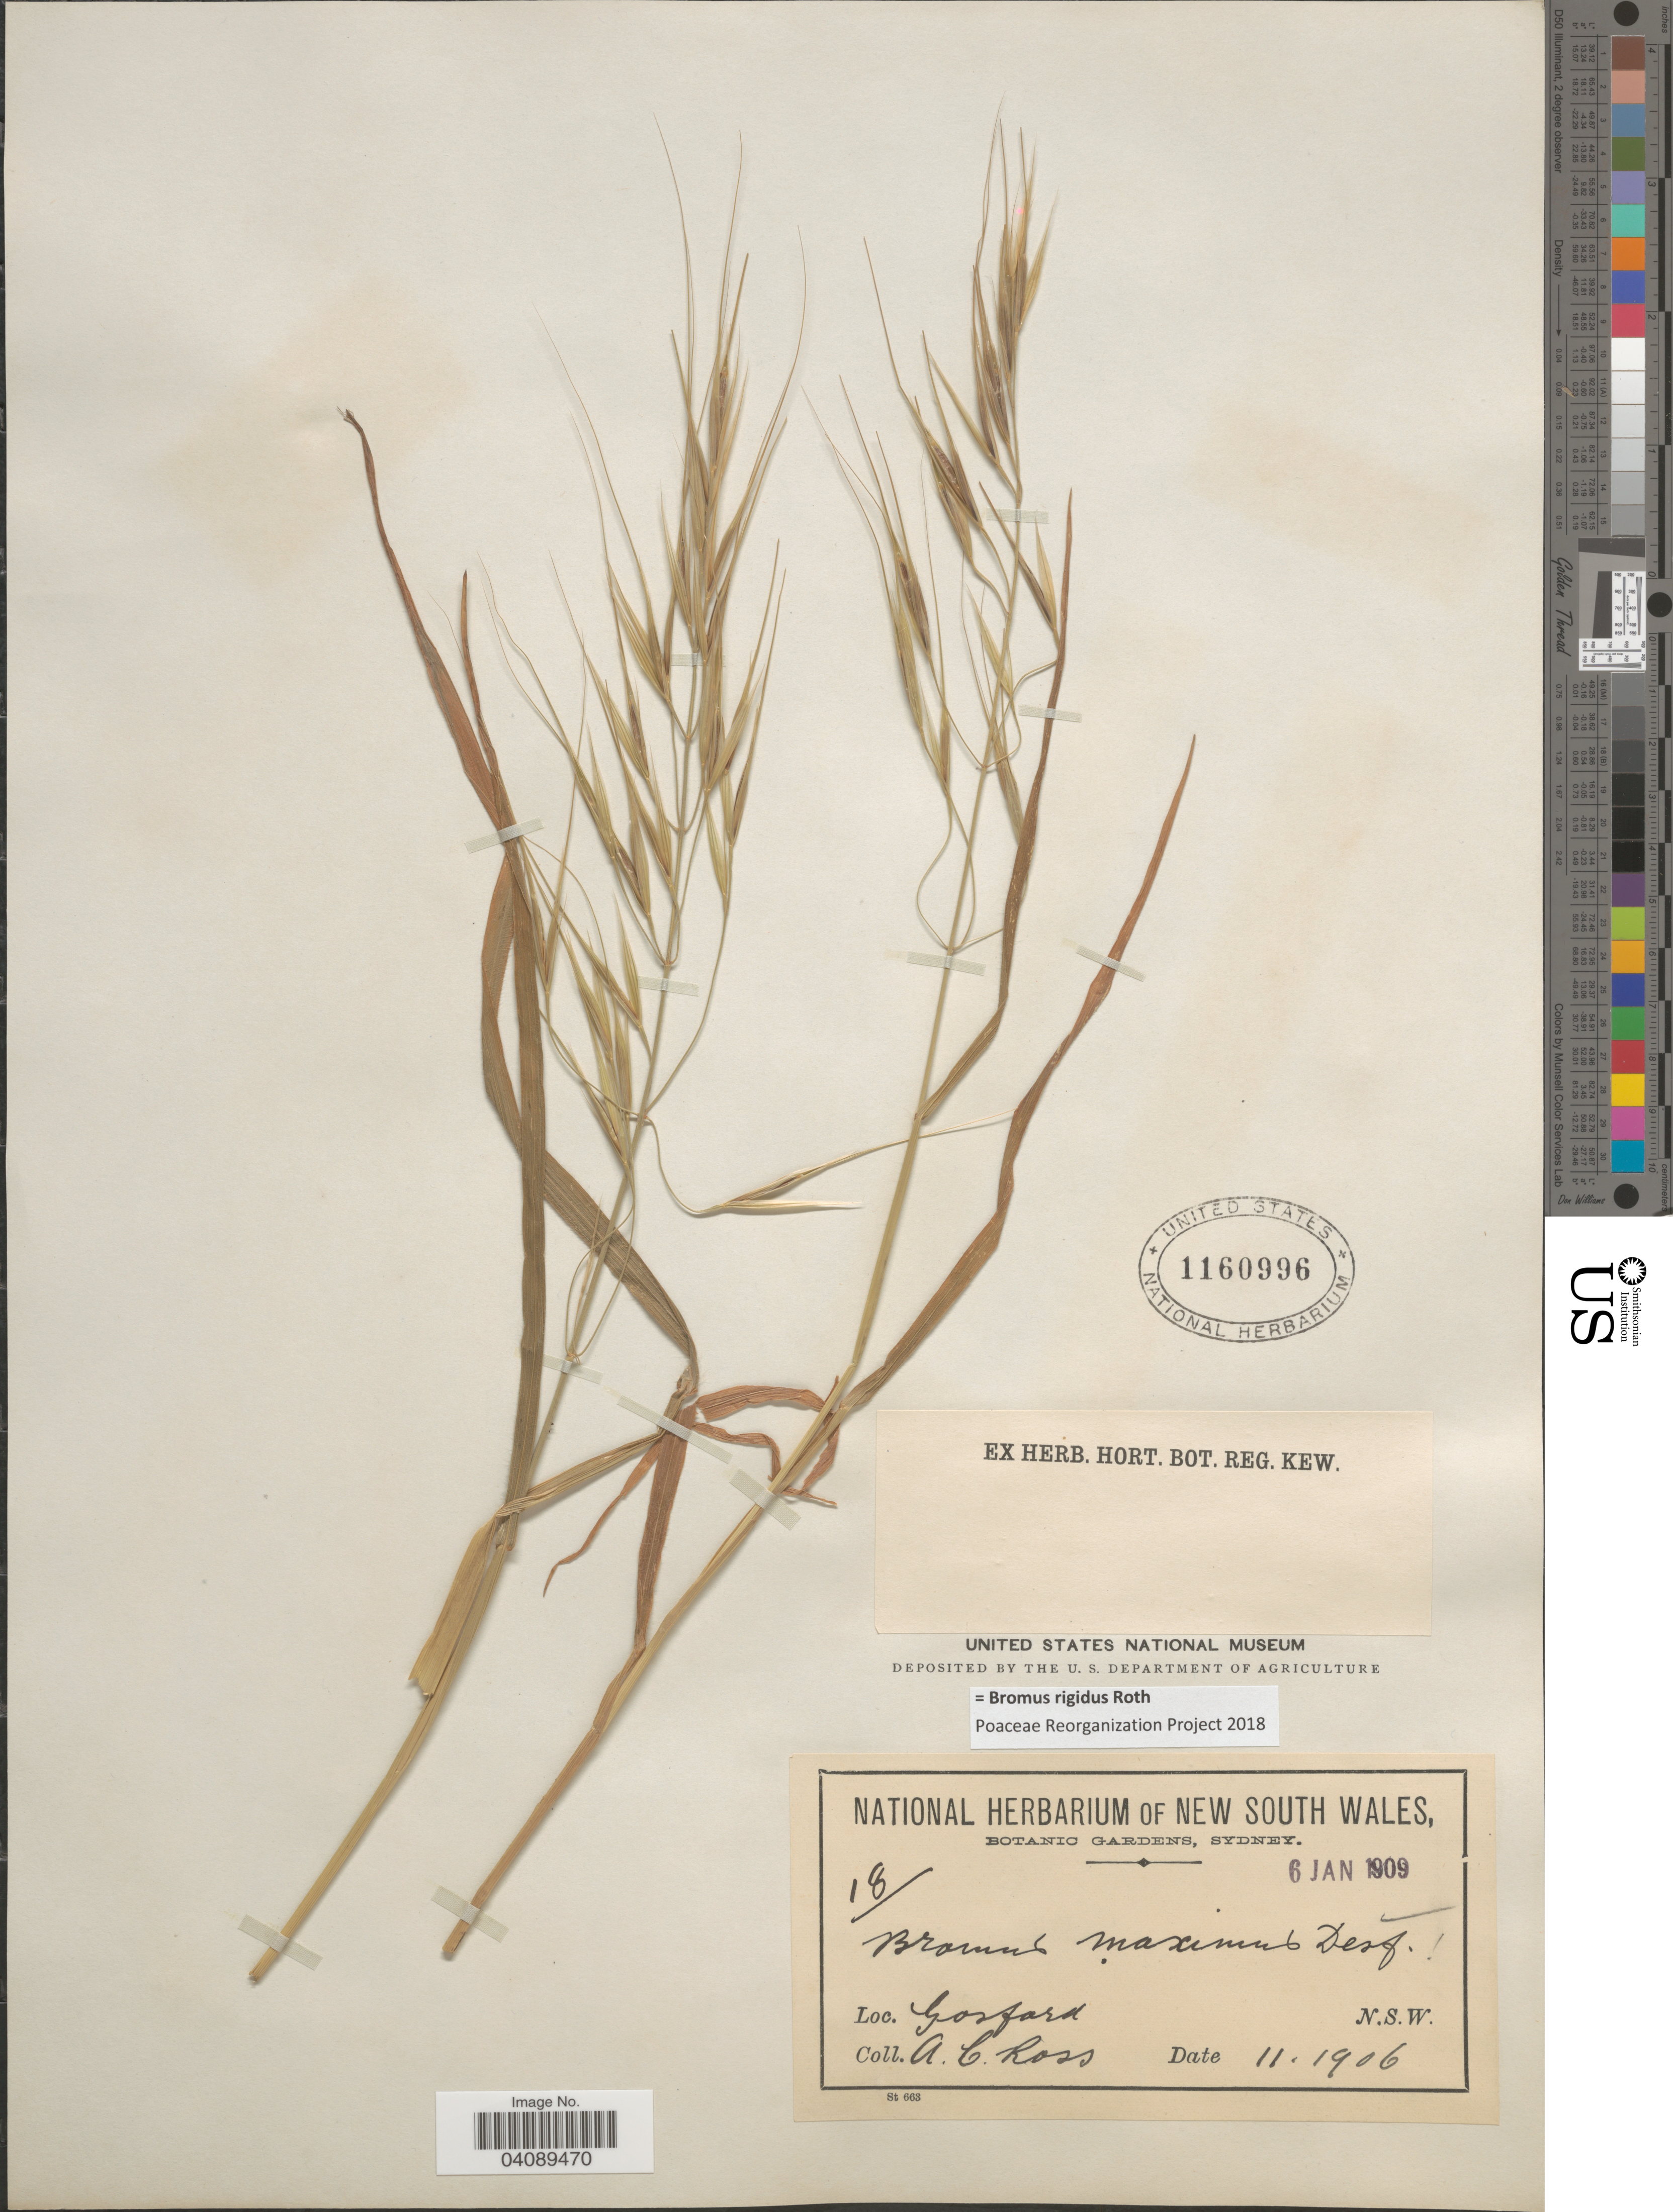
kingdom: Plantae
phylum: Tracheophyta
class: Liliopsida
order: Poales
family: Poaceae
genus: Bromus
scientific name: Bromus rigidus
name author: Roth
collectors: A. Ross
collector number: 18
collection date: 1906-11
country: Australia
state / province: New South Wales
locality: Gosford.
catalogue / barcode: US 1160996